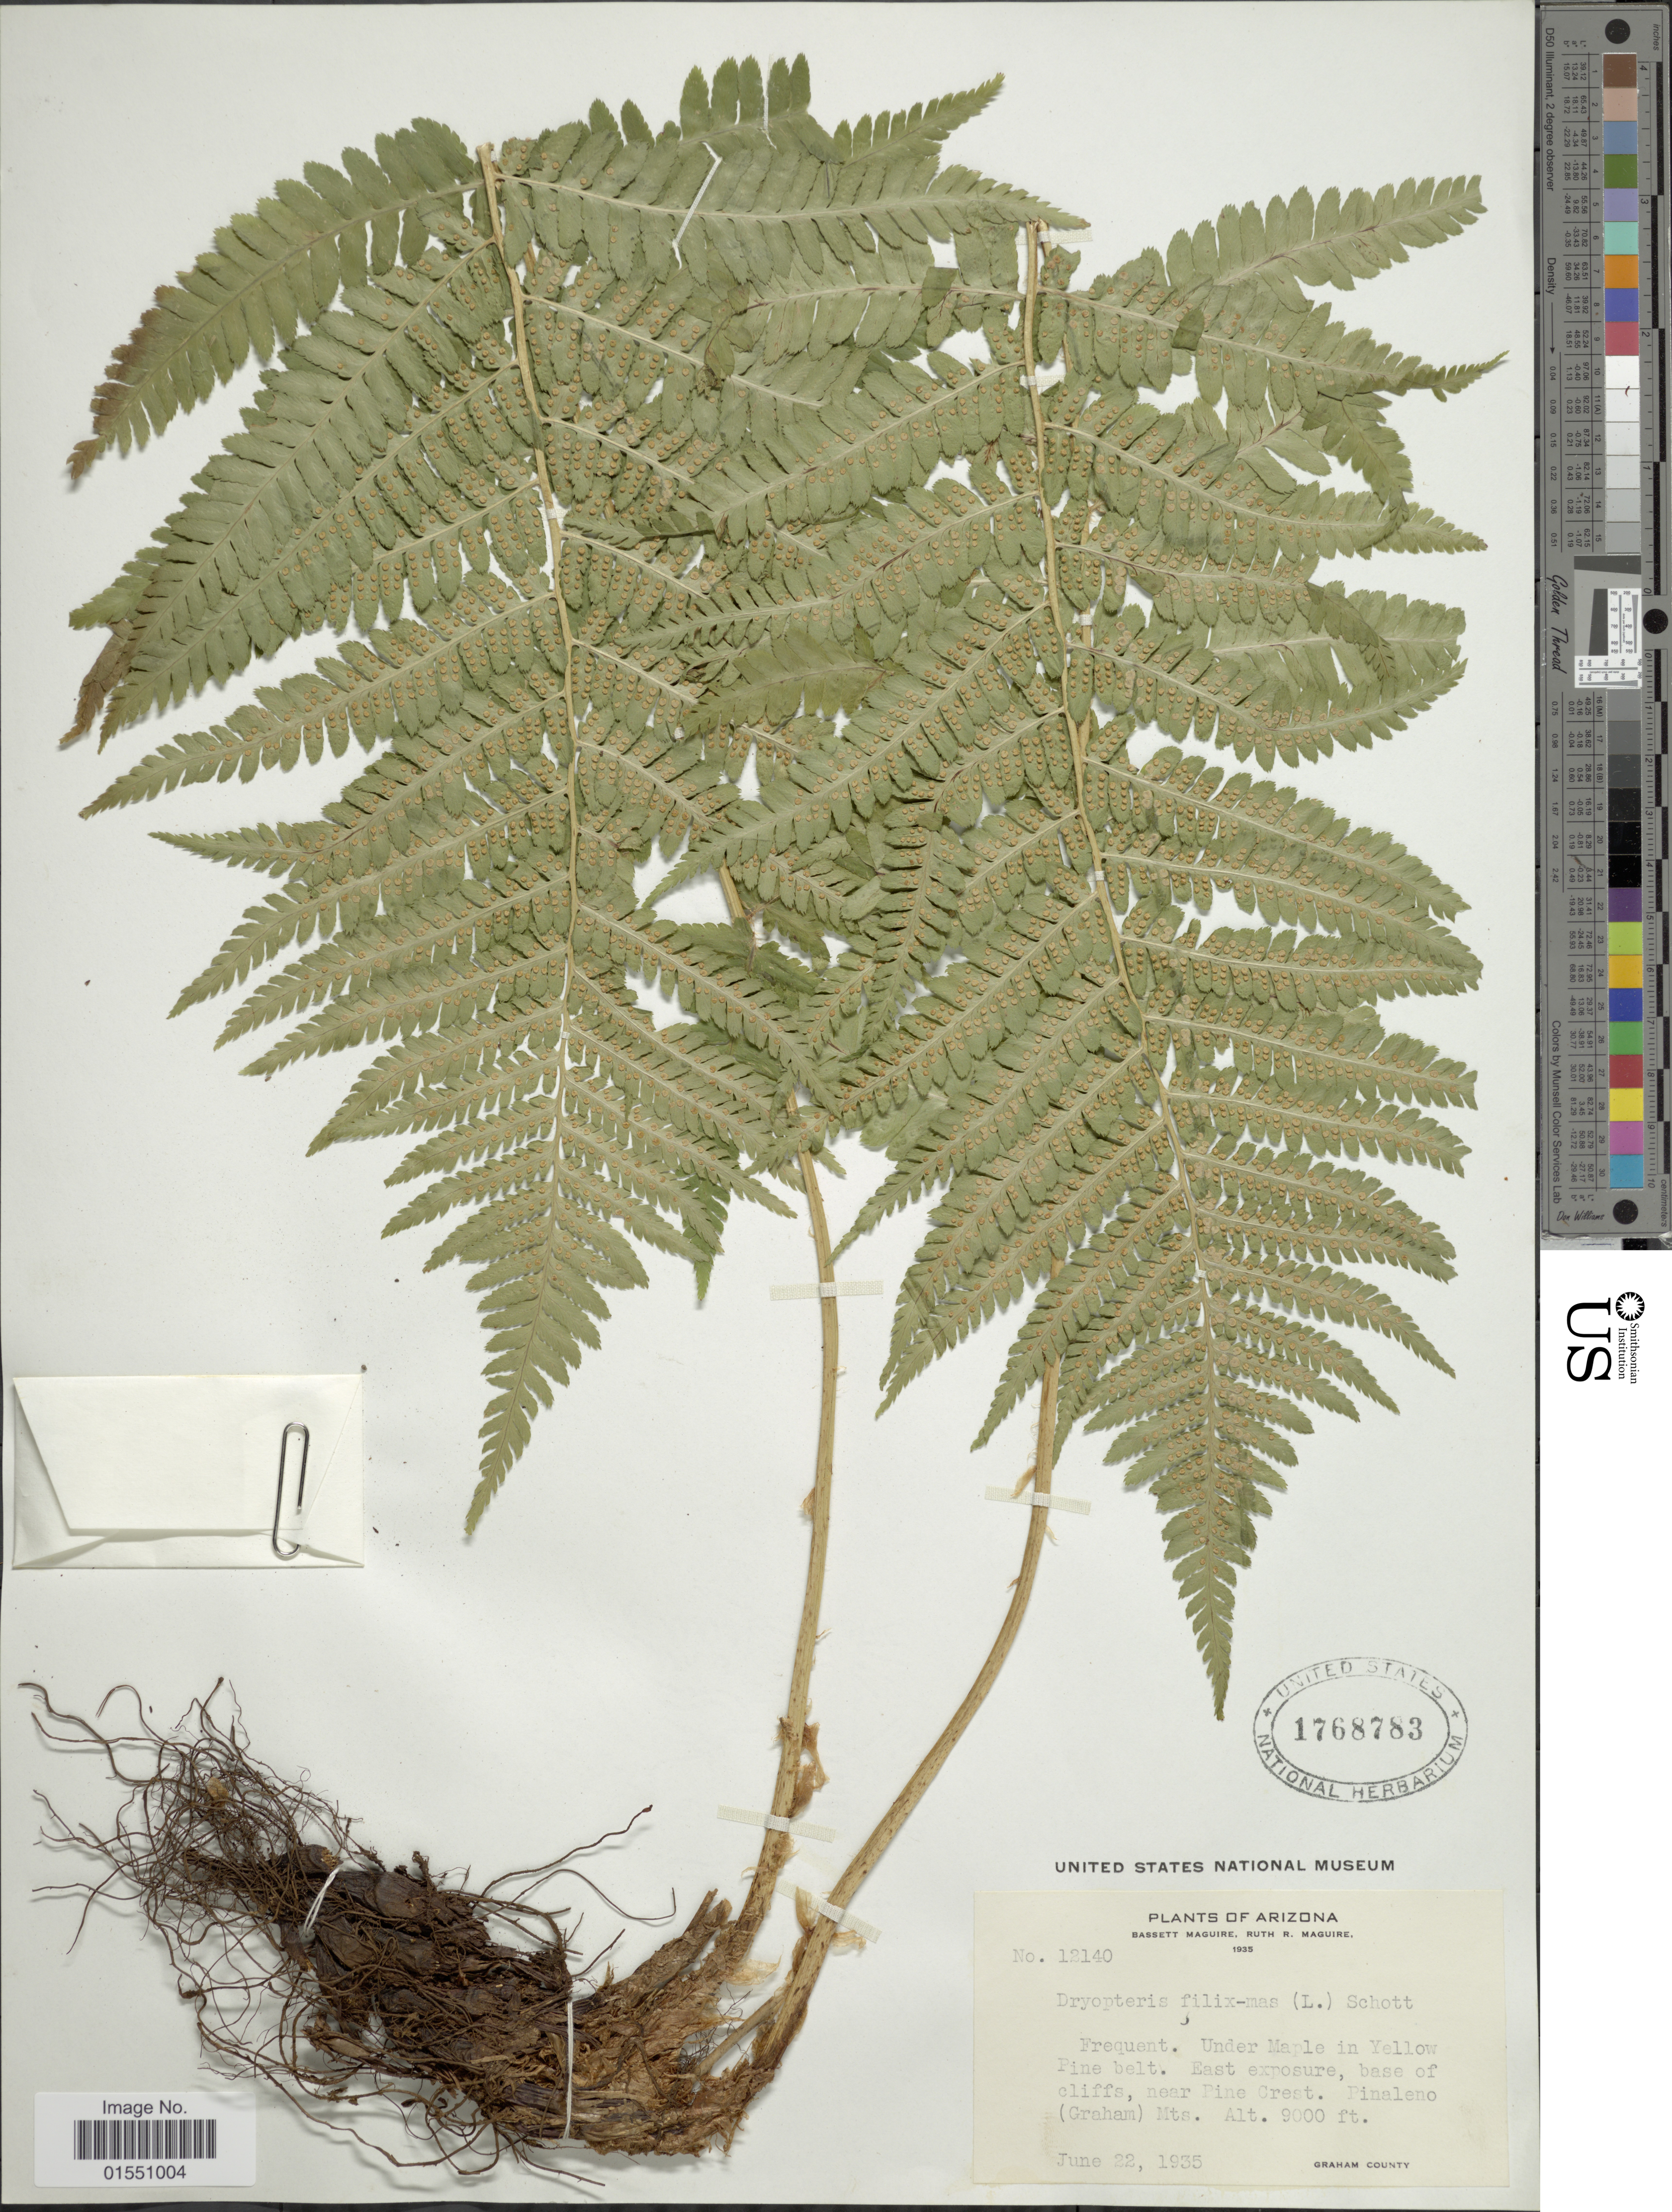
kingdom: Plantae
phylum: Tracheophyta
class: Polypodiopsida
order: Polypodiales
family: Dryopteridaceae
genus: Dryopteris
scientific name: Dryopteris filix-mas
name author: (L.) Schott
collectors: B. Maguire & R. R. Maguire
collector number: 12140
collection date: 1935-06-22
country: United States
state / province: Arizona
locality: Under Maple in Yellow Pine belt. East exposure, base of cliffs, near pine Crest. Pinaleno (Graham) Mts.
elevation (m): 2743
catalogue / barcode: US 1768783